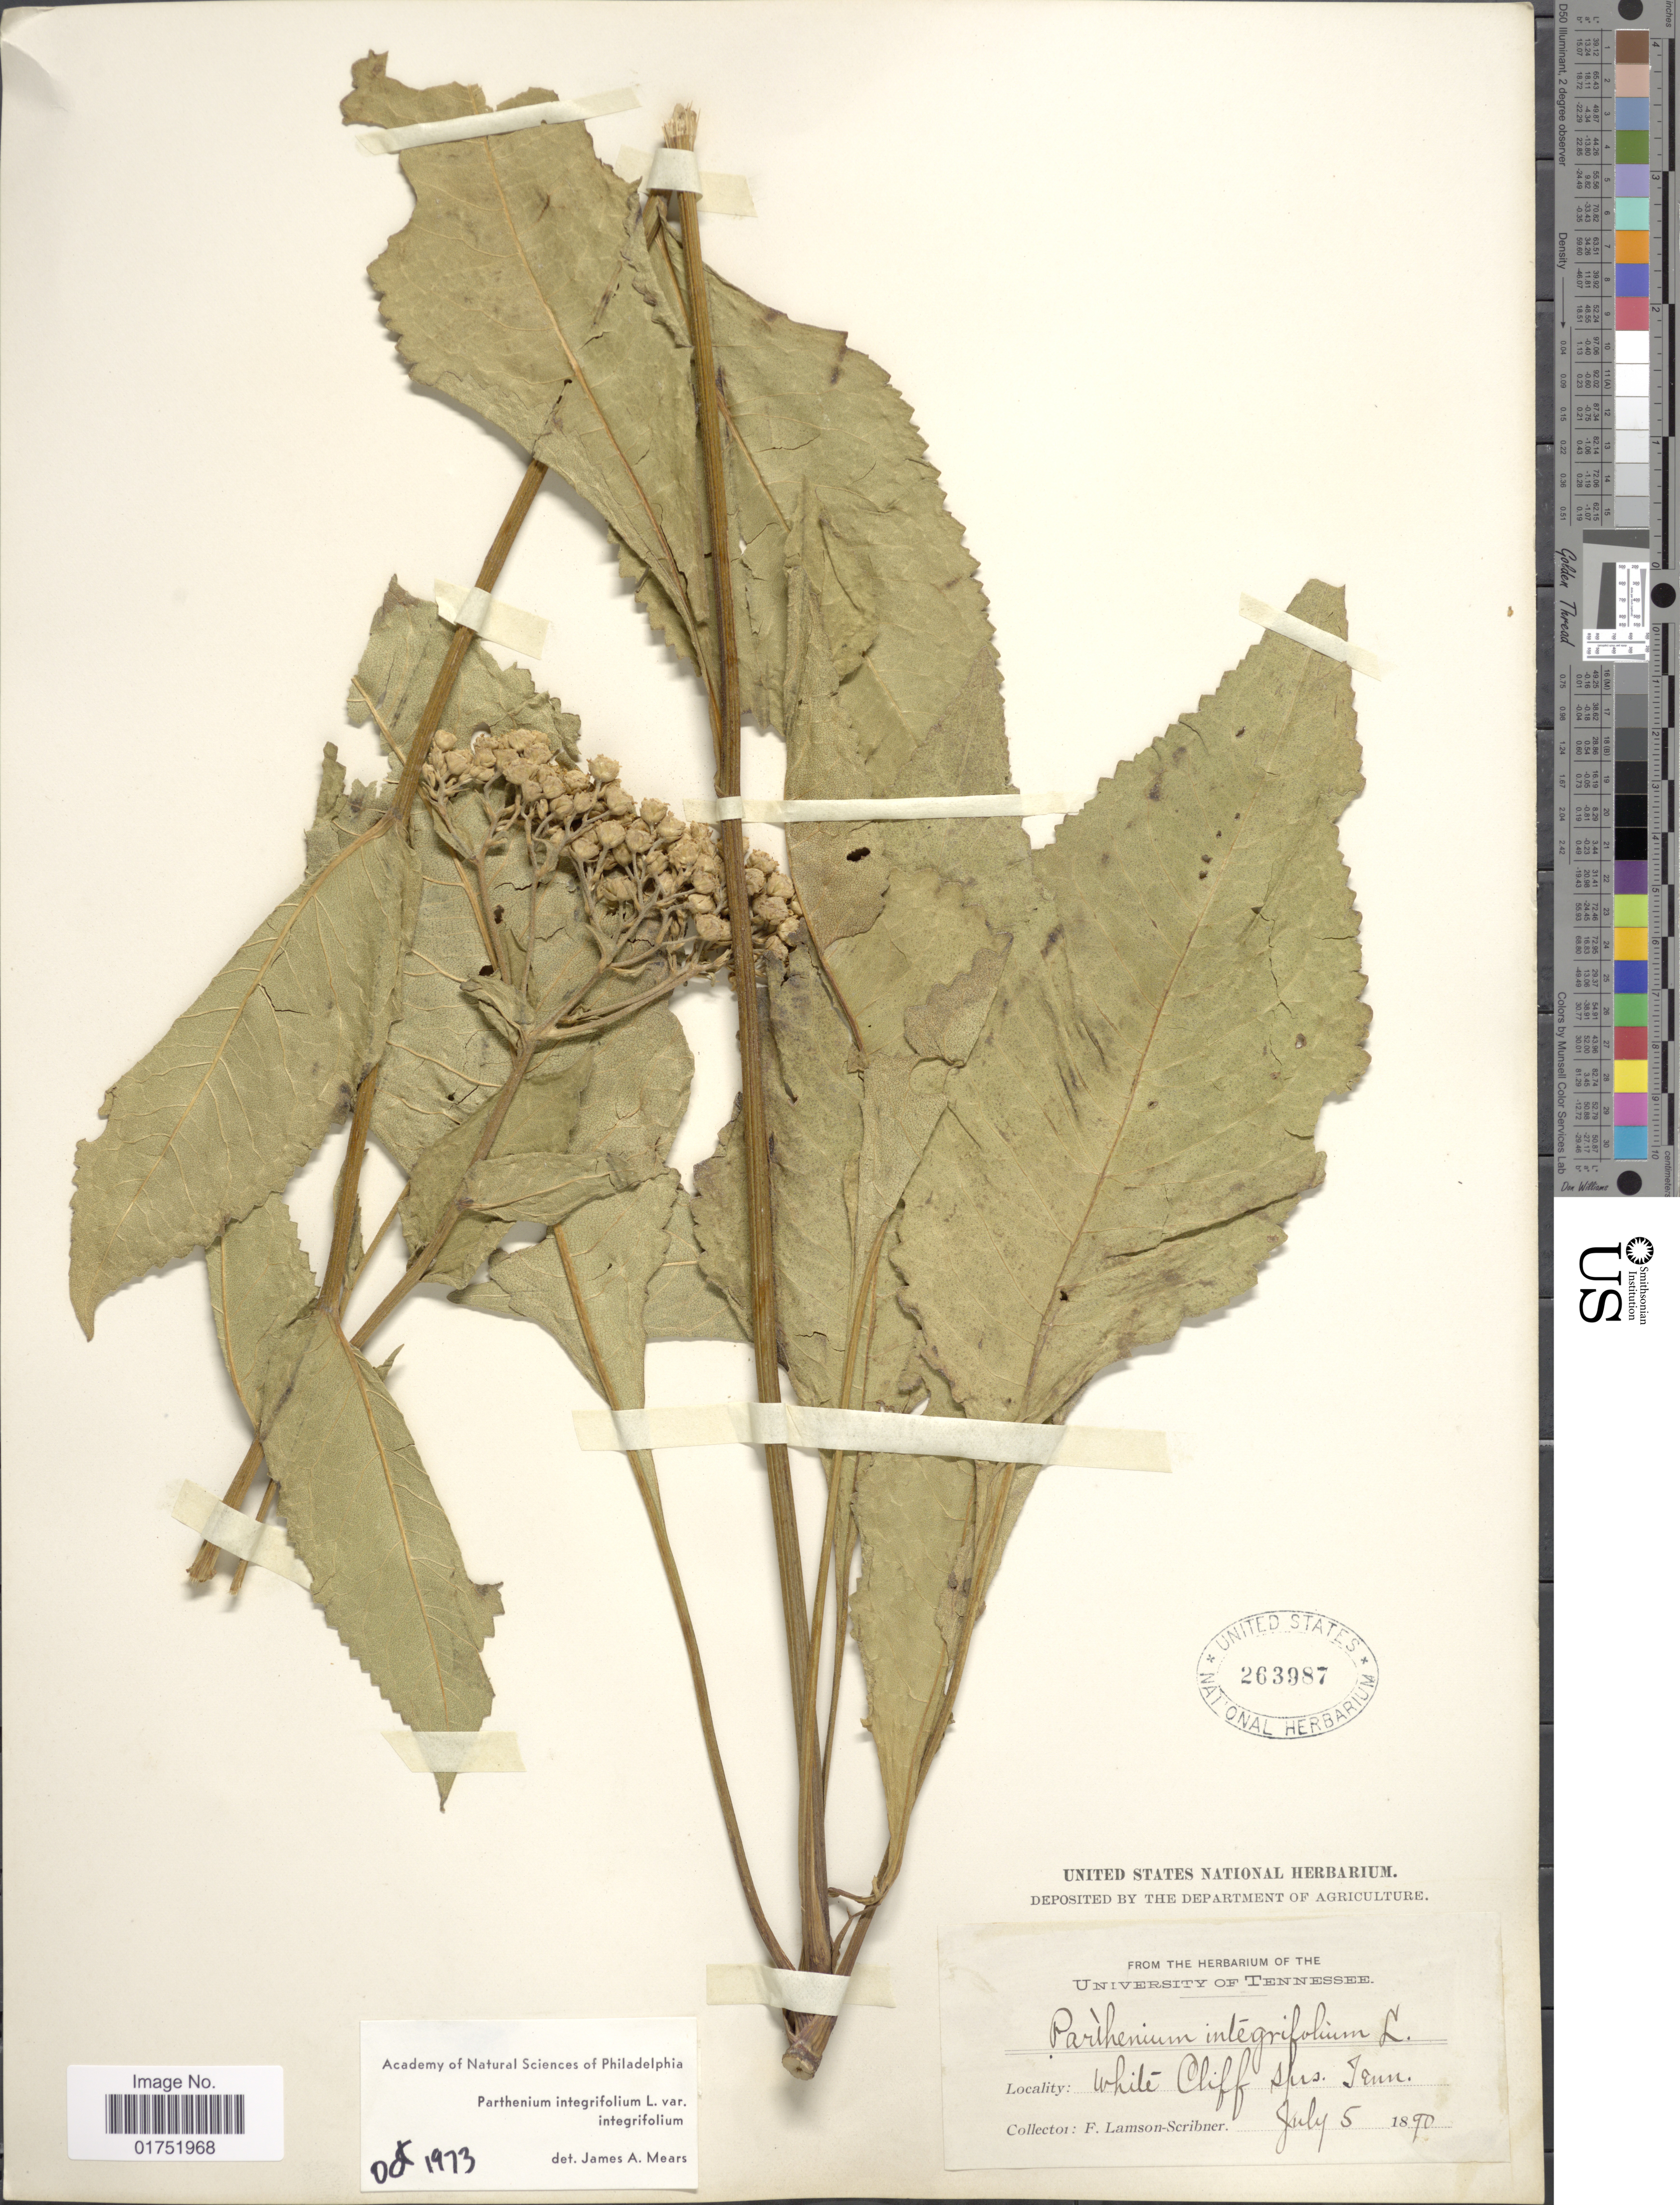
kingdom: Plantae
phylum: Tracheophyta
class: Magnoliopsida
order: Asterales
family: Asteraceae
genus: Parthenium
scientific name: Parthenium integrifolium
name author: L.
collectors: F. Lamson-Scribner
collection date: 1890-07-05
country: United States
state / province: Tennessee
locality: White Cliff sprs., Tenn.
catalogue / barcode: US 263987